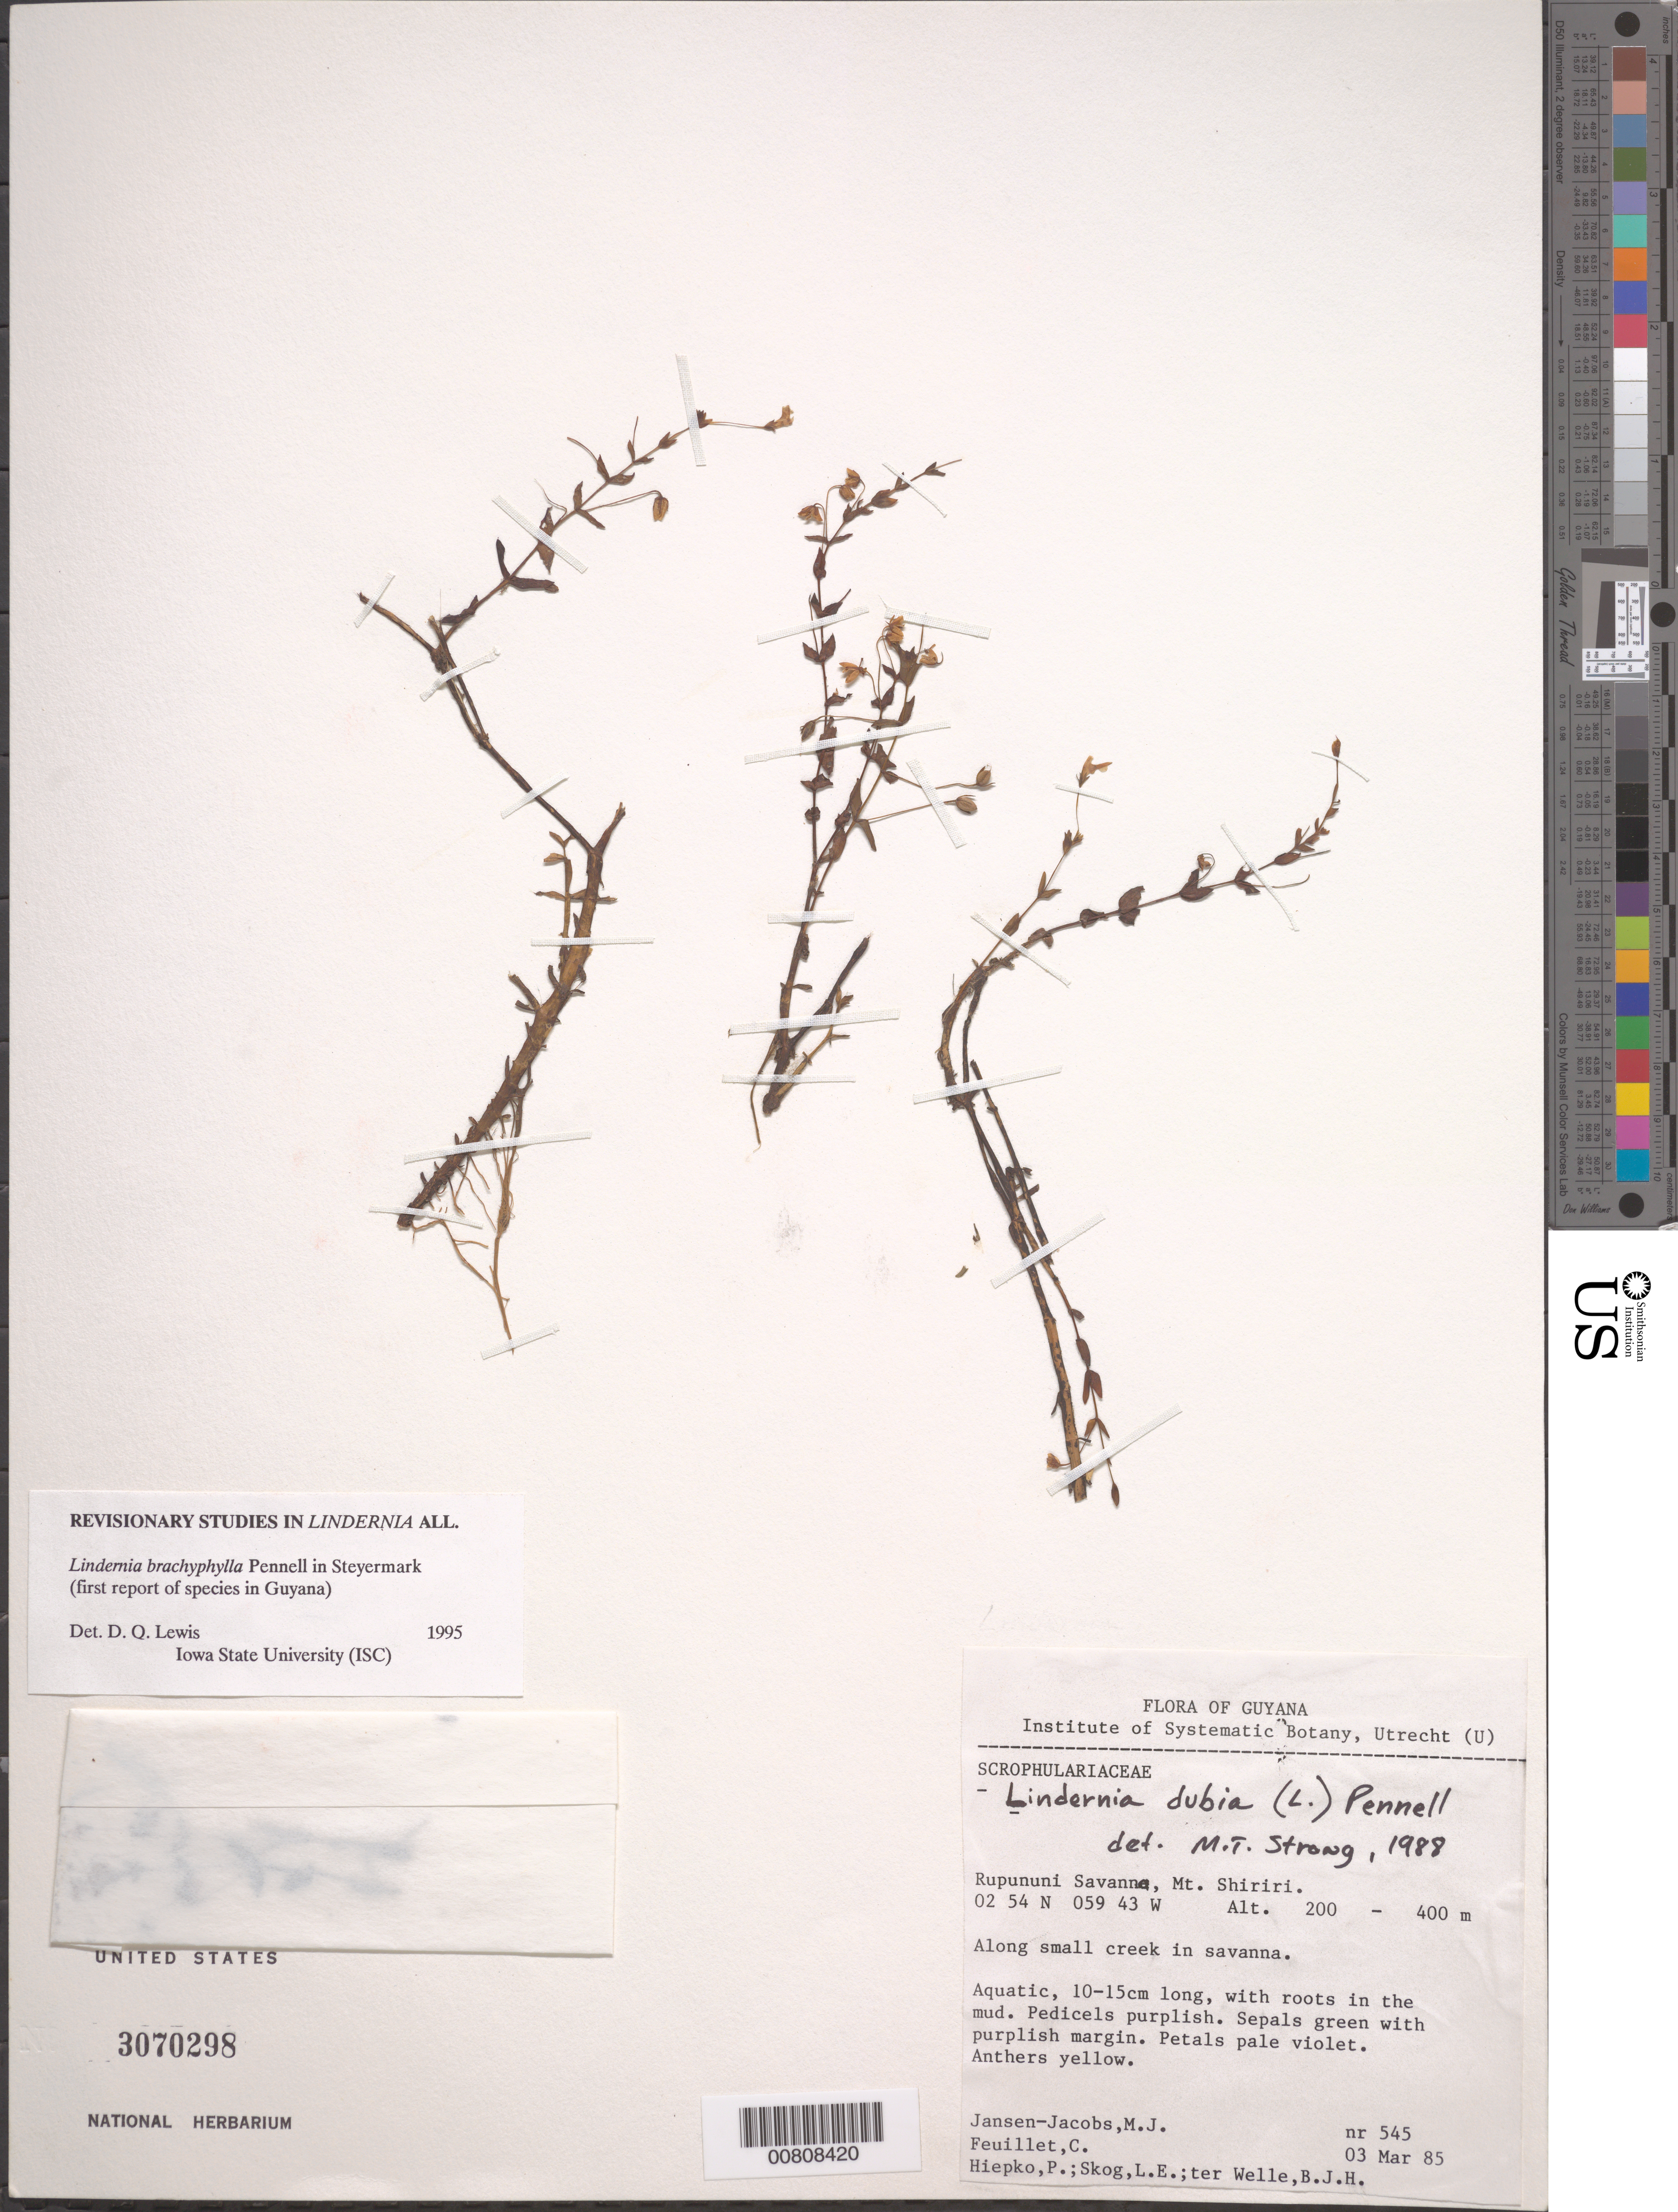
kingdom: Plantae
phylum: Tracheophyta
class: Magnoliopsida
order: Lamiales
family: Linderniaceae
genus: Lindernia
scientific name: Lindernia brachyphylla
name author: Pennell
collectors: M. J. Jansen-Jacobs, C. Feuillet, P. H. Hiepko, L. E. Skog & B. ter Welle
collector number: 545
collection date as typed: Transcribed d/m/y: 3/3/85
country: Guyana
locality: Rupununi Savanna, Mt. Shiriri.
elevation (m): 200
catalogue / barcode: US 3070298